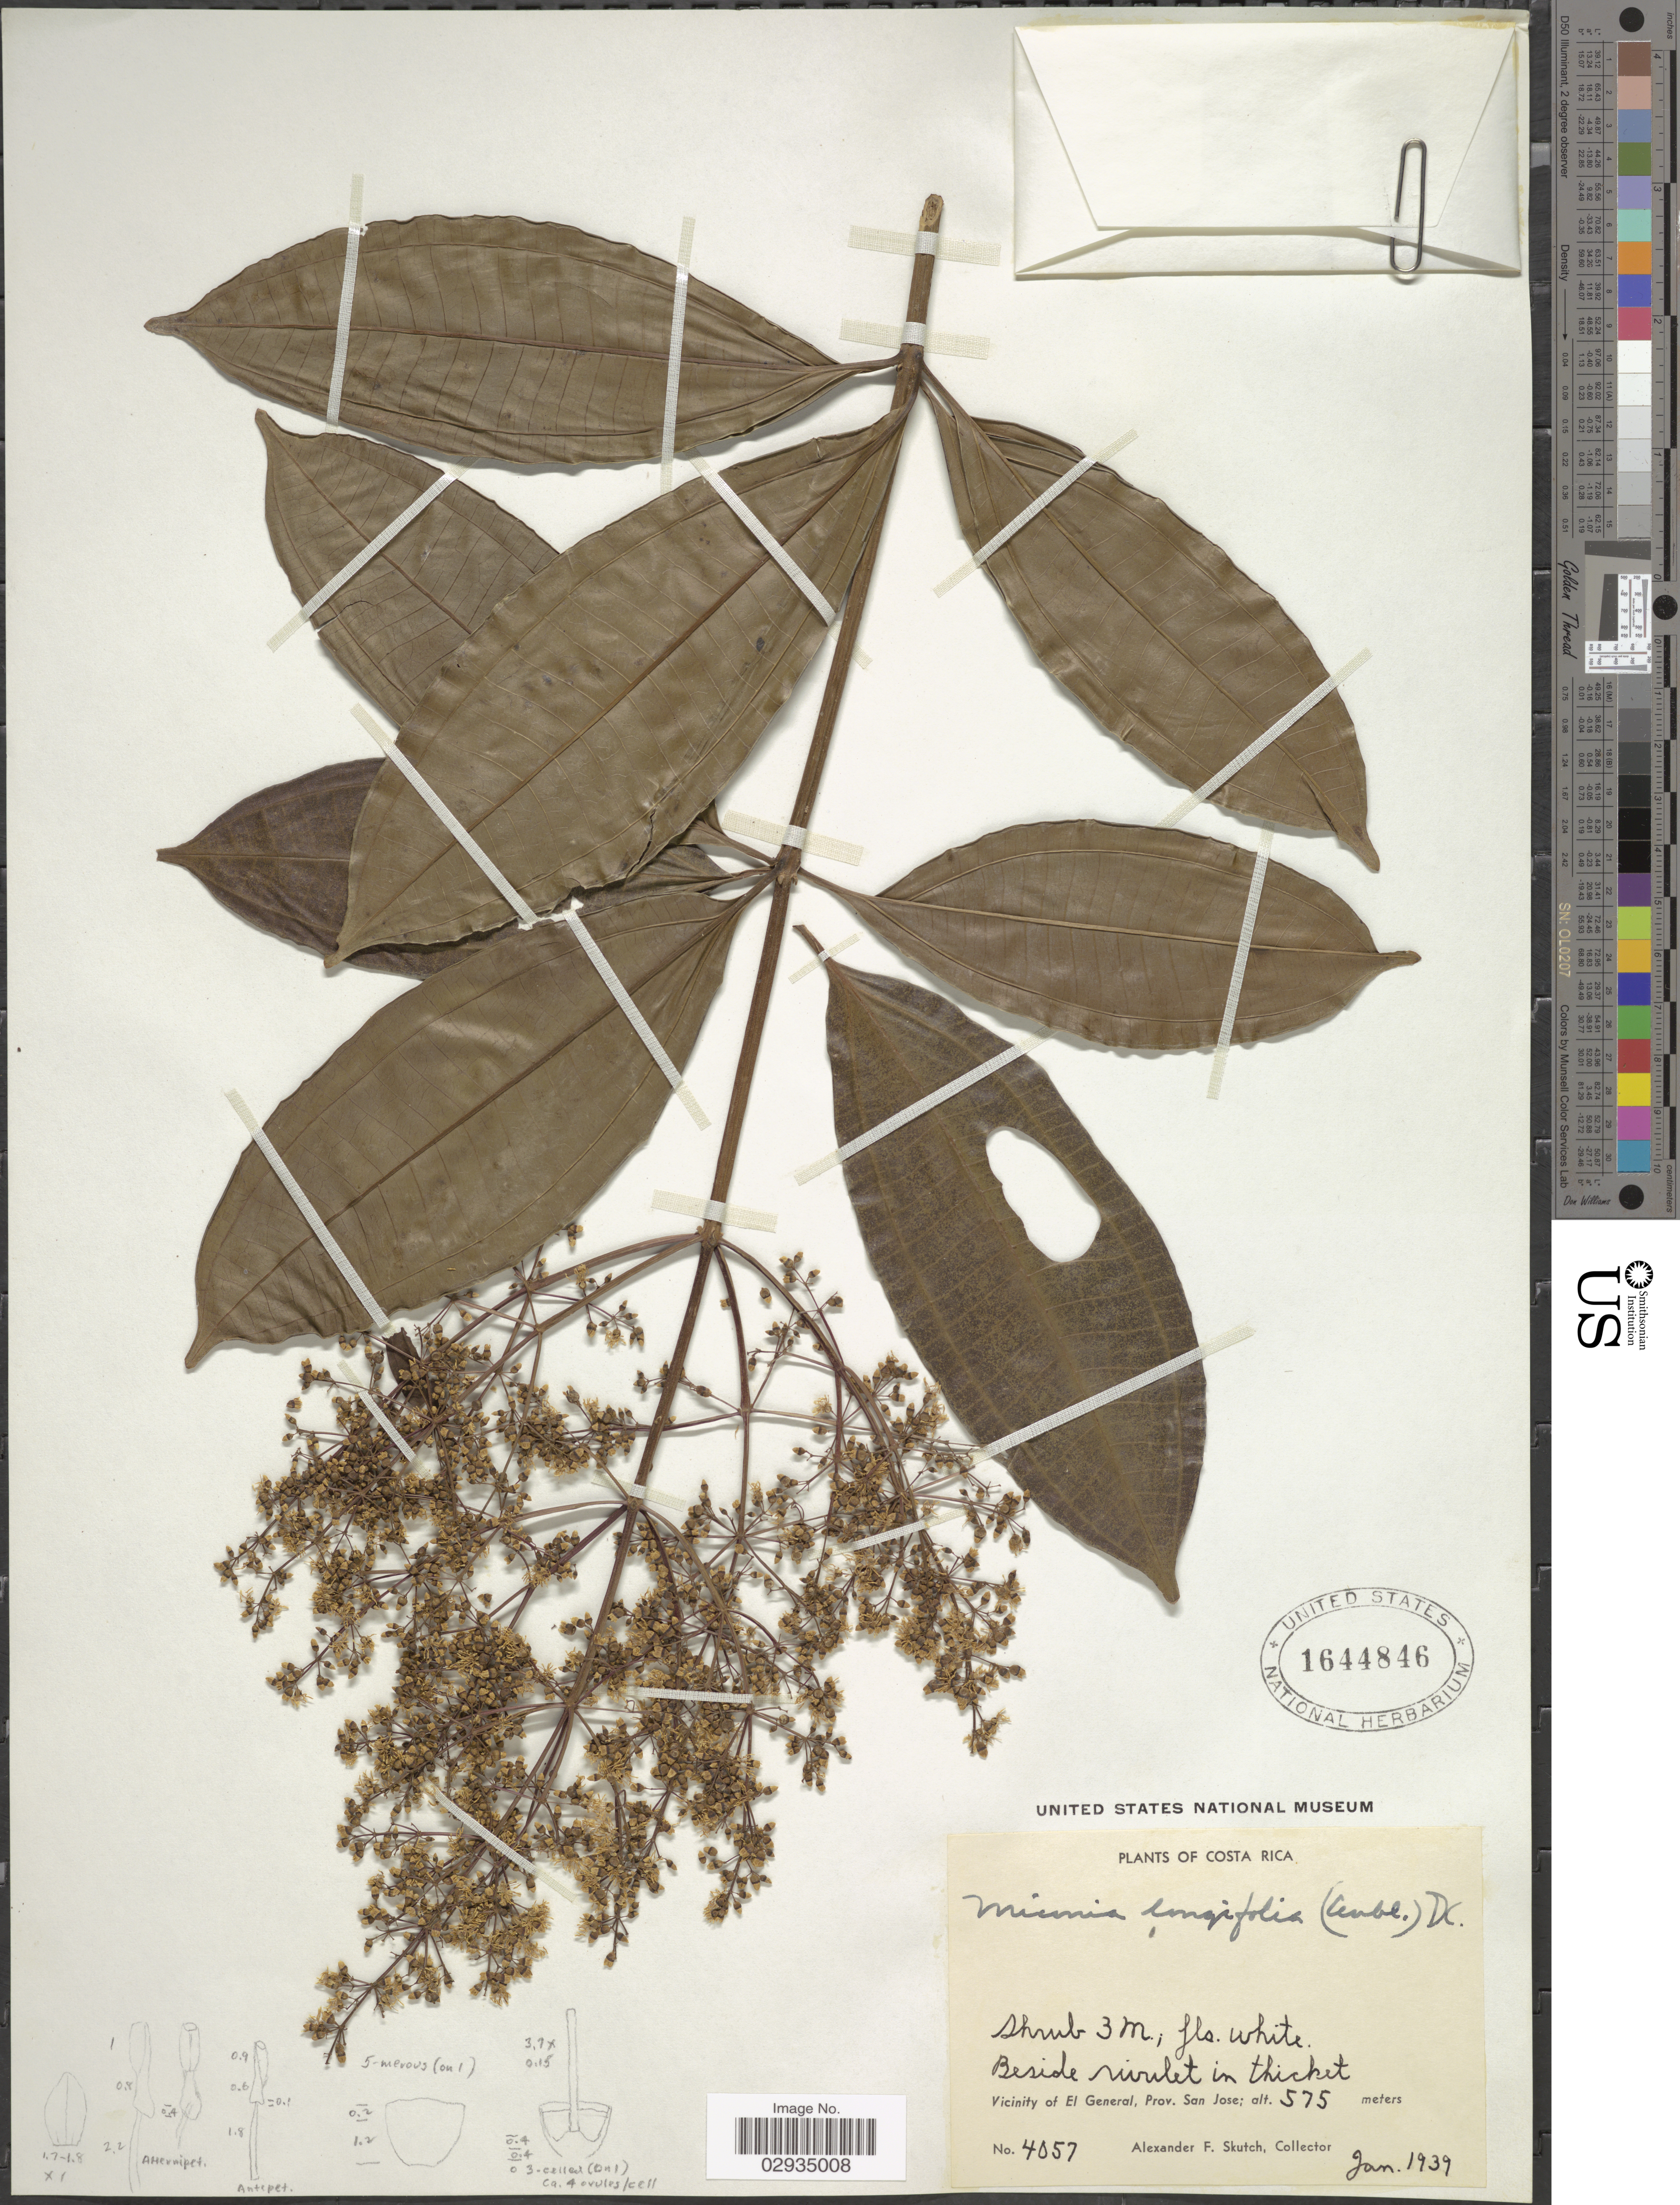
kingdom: Plantae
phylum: Tracheophyta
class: Magnoliopsida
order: Myrtales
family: Melastomataceae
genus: Miconia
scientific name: Miconia longifolia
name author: (Aubl.) DC.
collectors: A. F. Skutch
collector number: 4057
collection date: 1939-01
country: Costa Rica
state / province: San José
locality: Beside rivulet in thicket. Vicinity of El General.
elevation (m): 575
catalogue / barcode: US 1644846